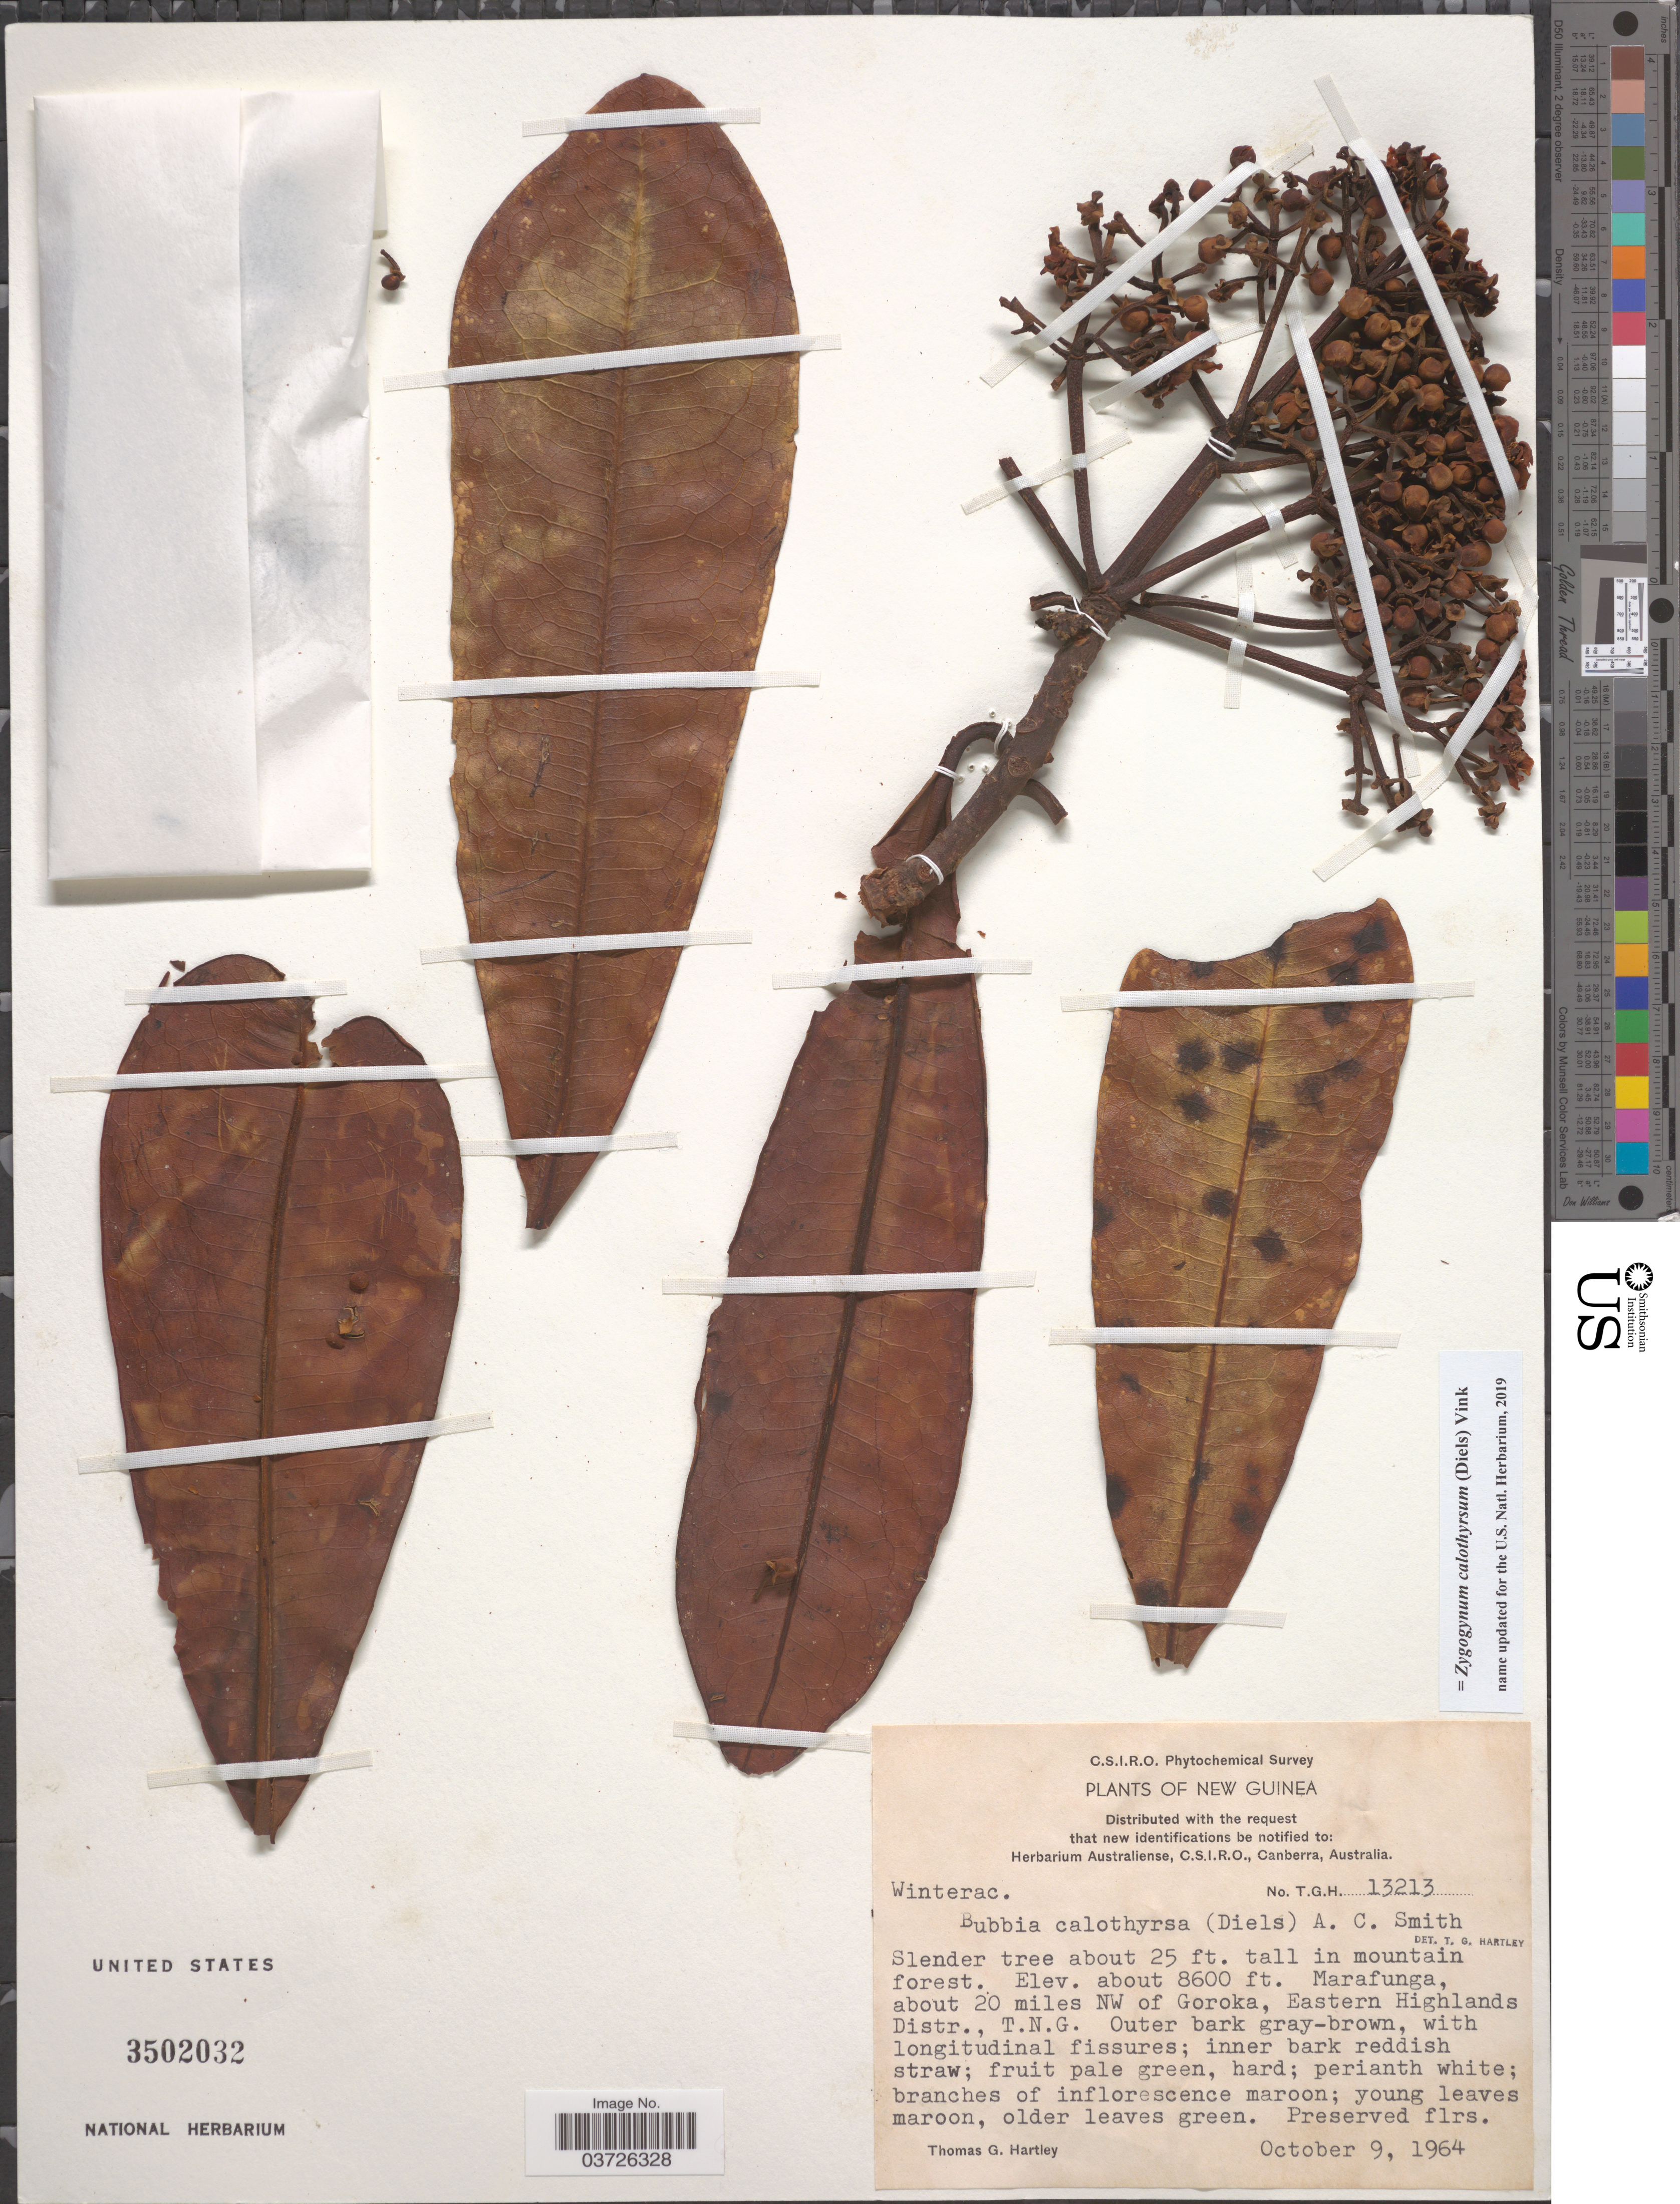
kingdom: Plantae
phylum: Tracheophyta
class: Magnoliopsida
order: Canellales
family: Winteraceae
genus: Zygogynum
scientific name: Zygogynum calothyrsum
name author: (Diels) Vink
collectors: T. G. Hartley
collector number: TGH 13213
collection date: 1964-10-09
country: Papua New Guinea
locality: New Guinea. Marafunga, about 20 miles NW of Goroka, Eastern Highlands Distr., T. N. G.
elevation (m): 2621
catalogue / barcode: US 3502032